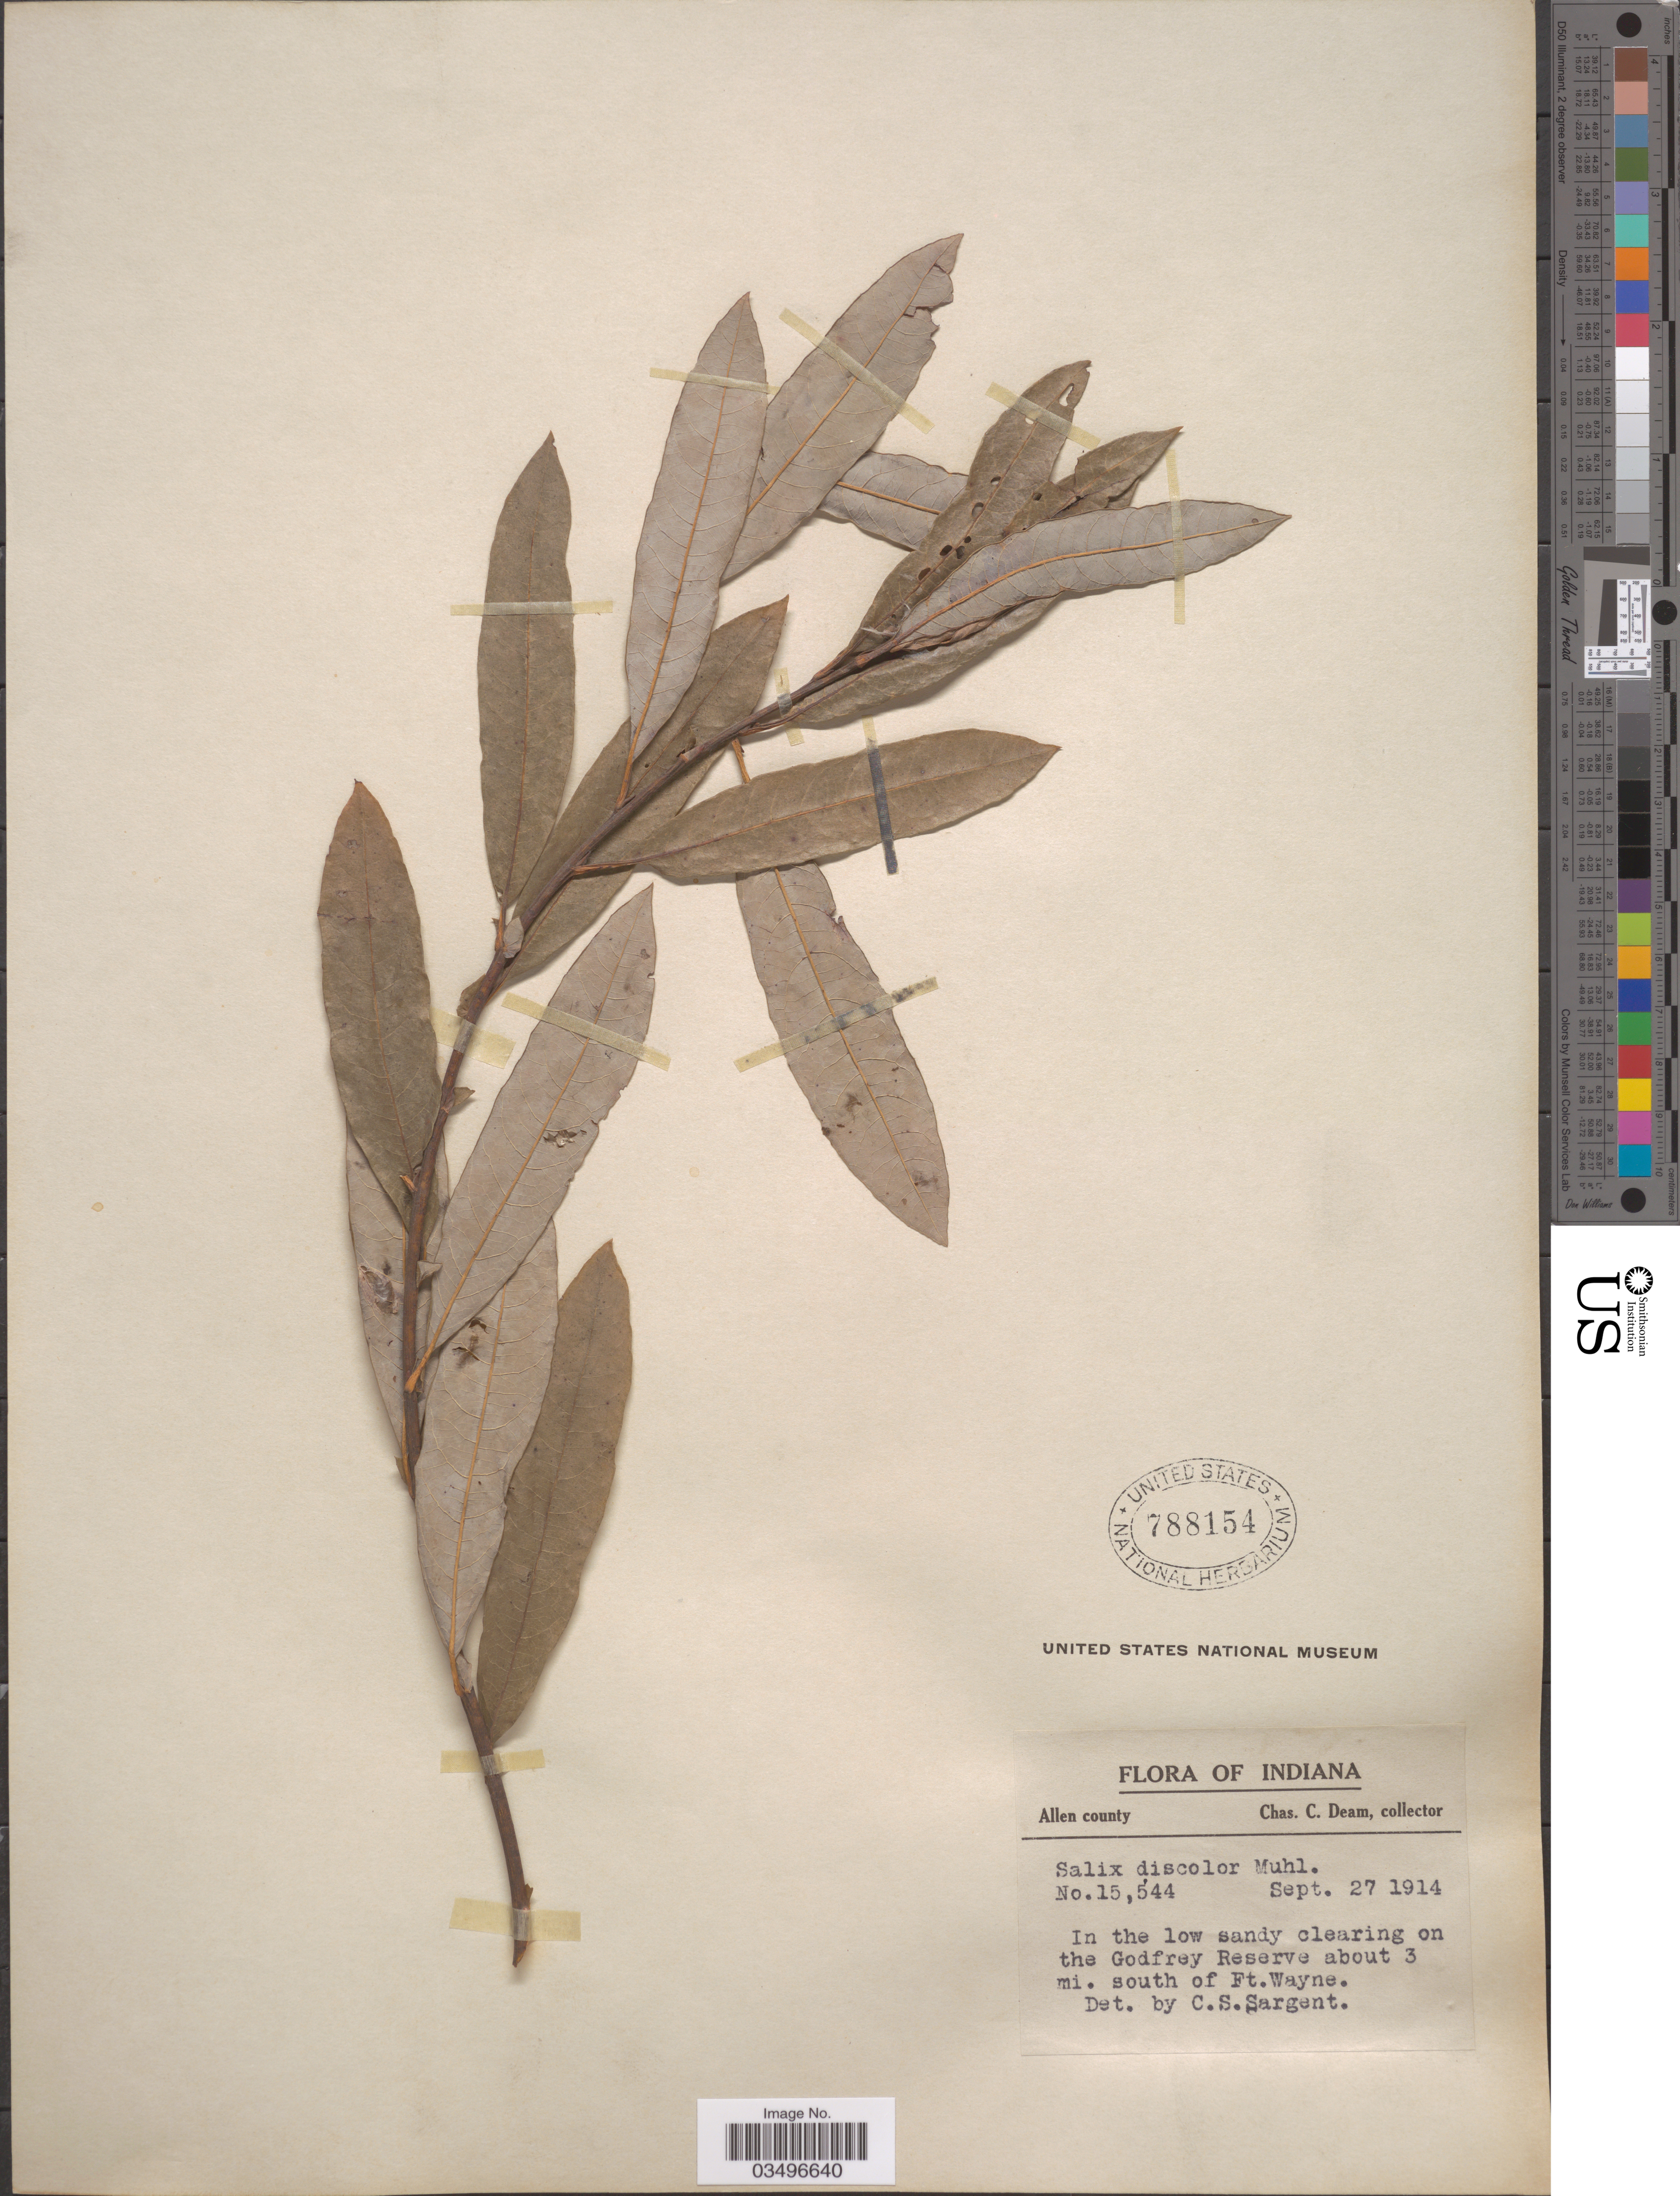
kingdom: Plantae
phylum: Tracheophyta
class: Magnoliopsida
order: Malpighiales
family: Salicaceae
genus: Salix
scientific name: Salix discolor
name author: Muhl.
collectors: C. C. Deam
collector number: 15544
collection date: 1914-09-27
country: United States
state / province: Indiana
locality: Allen County. In the low sandy clearing on the Godfrey Reserve about 3 mi. south of Ft. Wayne.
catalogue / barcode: US 788154